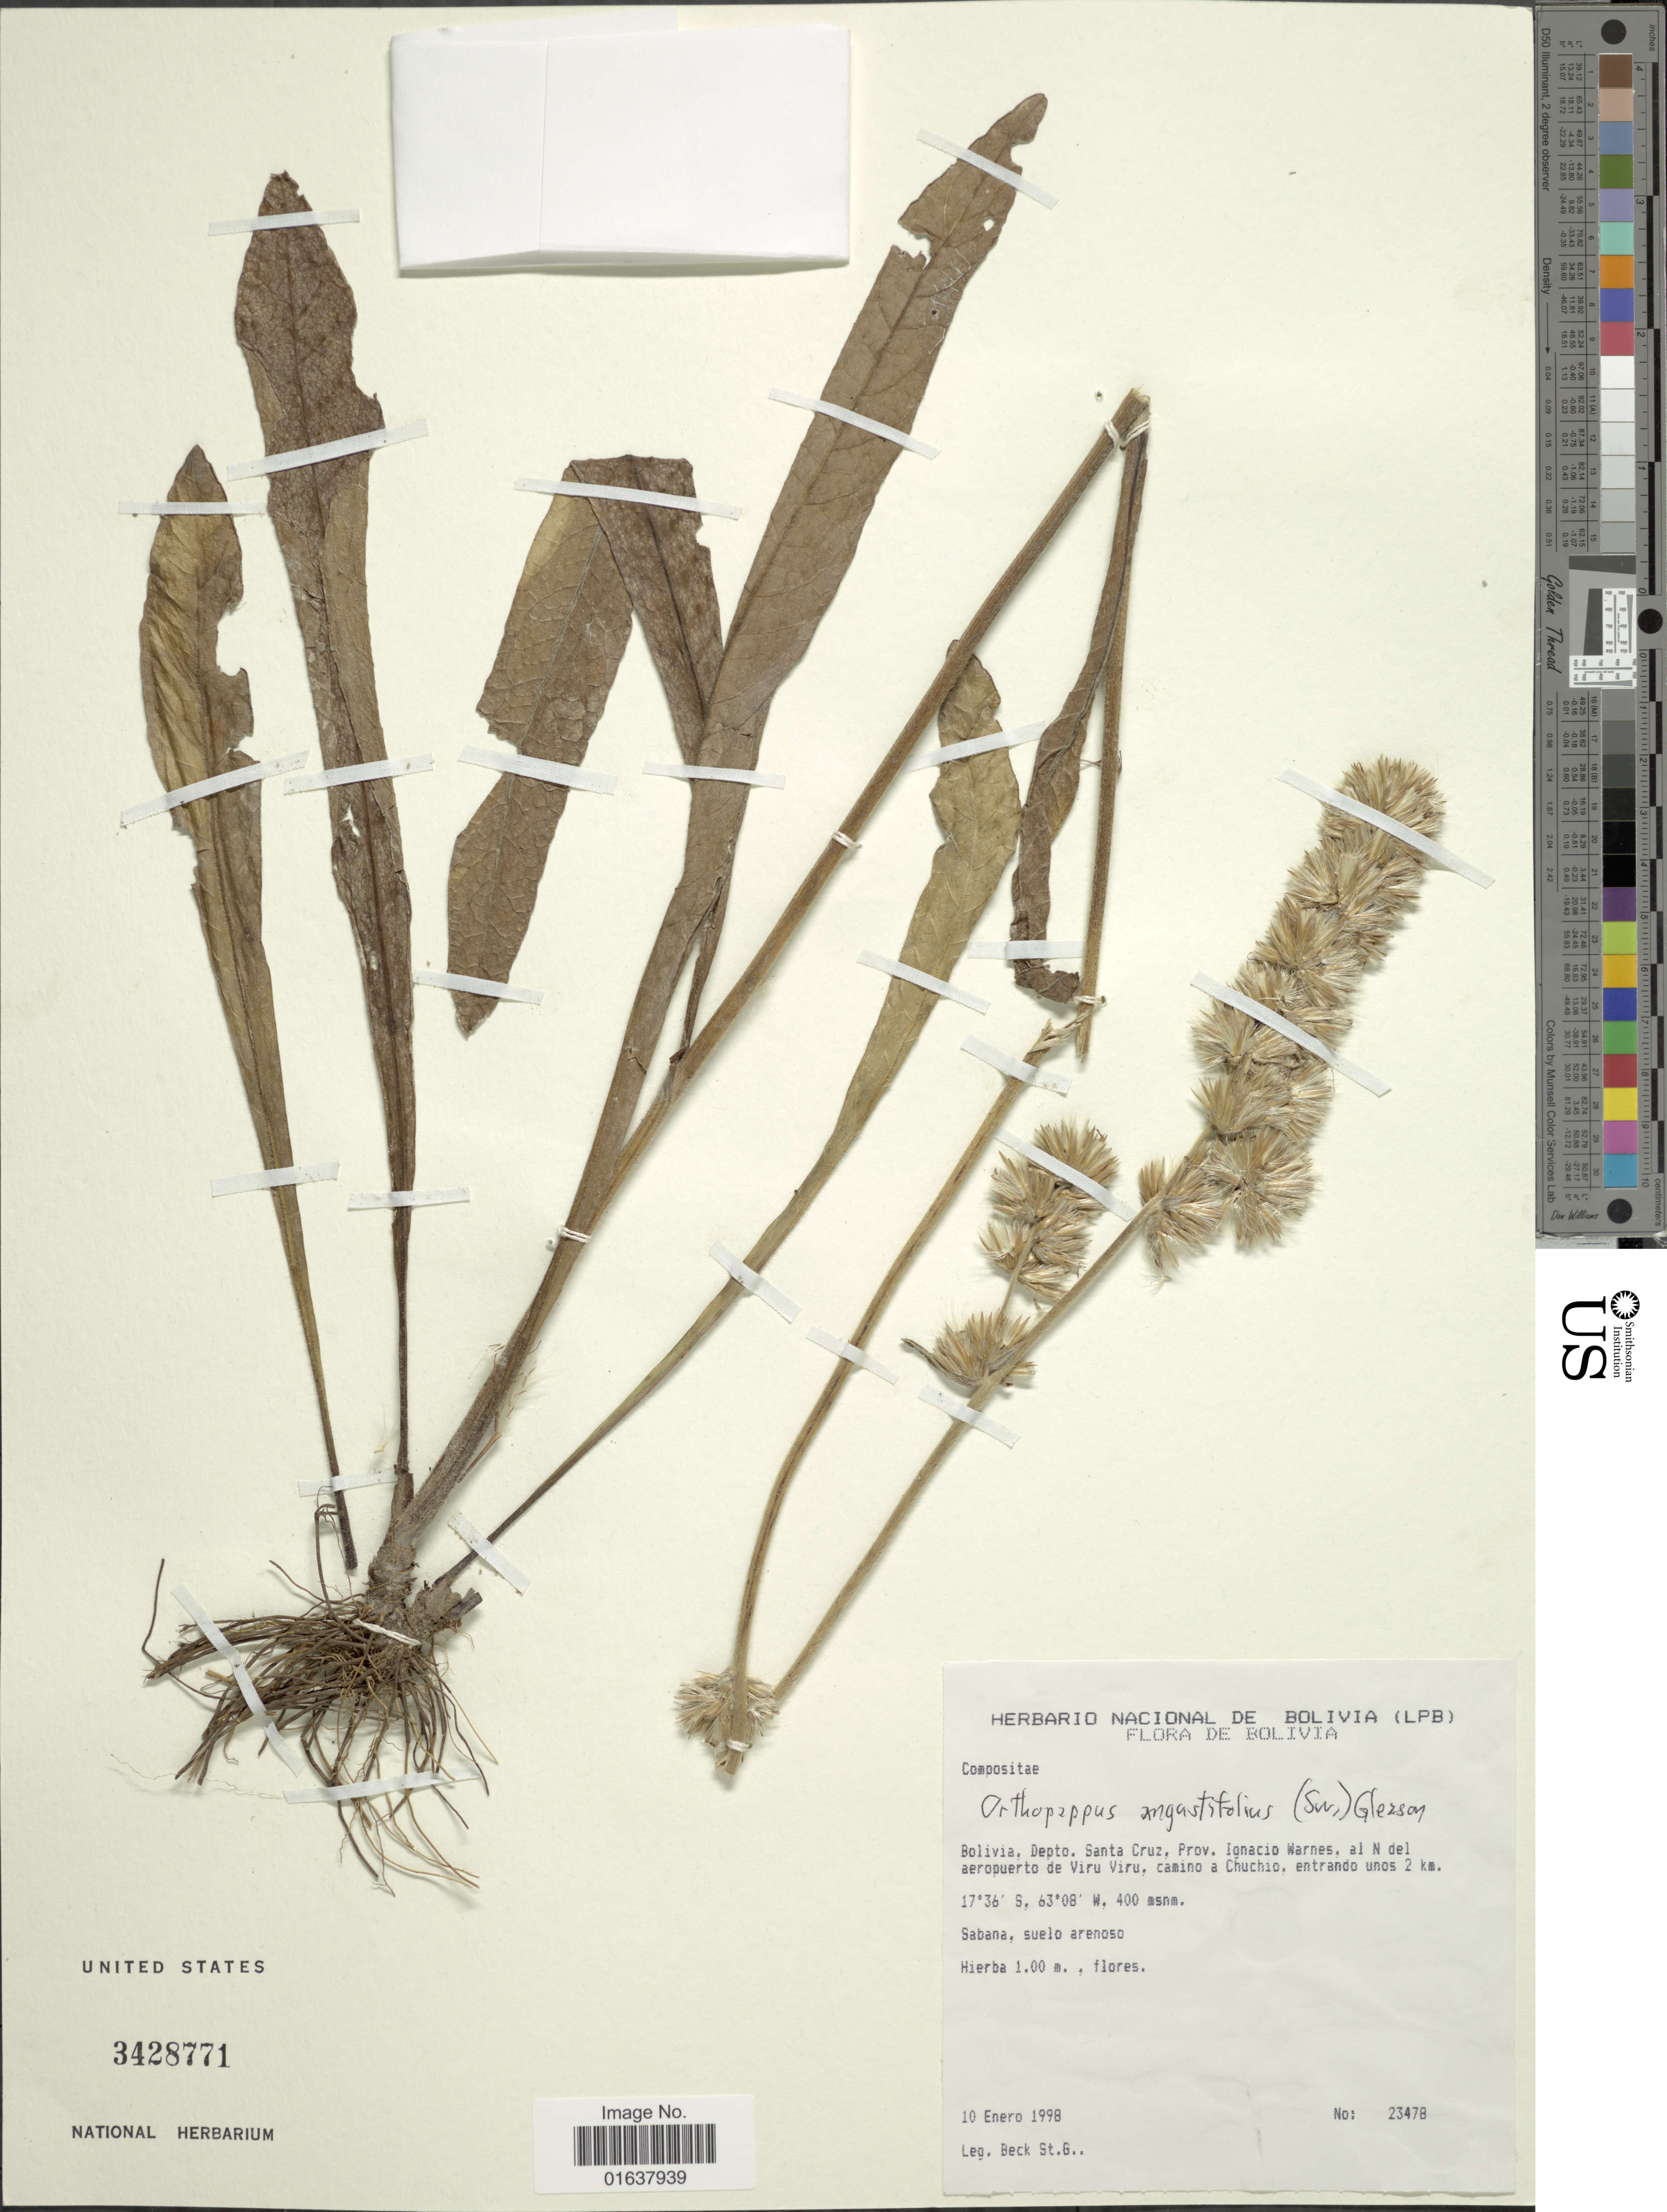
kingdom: Plantae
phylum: Tracheophyta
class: Magnoliopsida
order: Asterales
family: Asteraceae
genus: Orthopappus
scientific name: Orthopappus angustifolius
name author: (Sw.) Gleason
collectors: S. G. Beck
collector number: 23478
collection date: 1998-01-10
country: Bolivia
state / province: Santa Cruz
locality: Depto. Santa Cruz. Prov. Ignacio Warnes, al N del aeropuerto de Viru Viru, camino a Chuchio, entrando unos 2 km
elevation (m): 400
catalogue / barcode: US 3428771